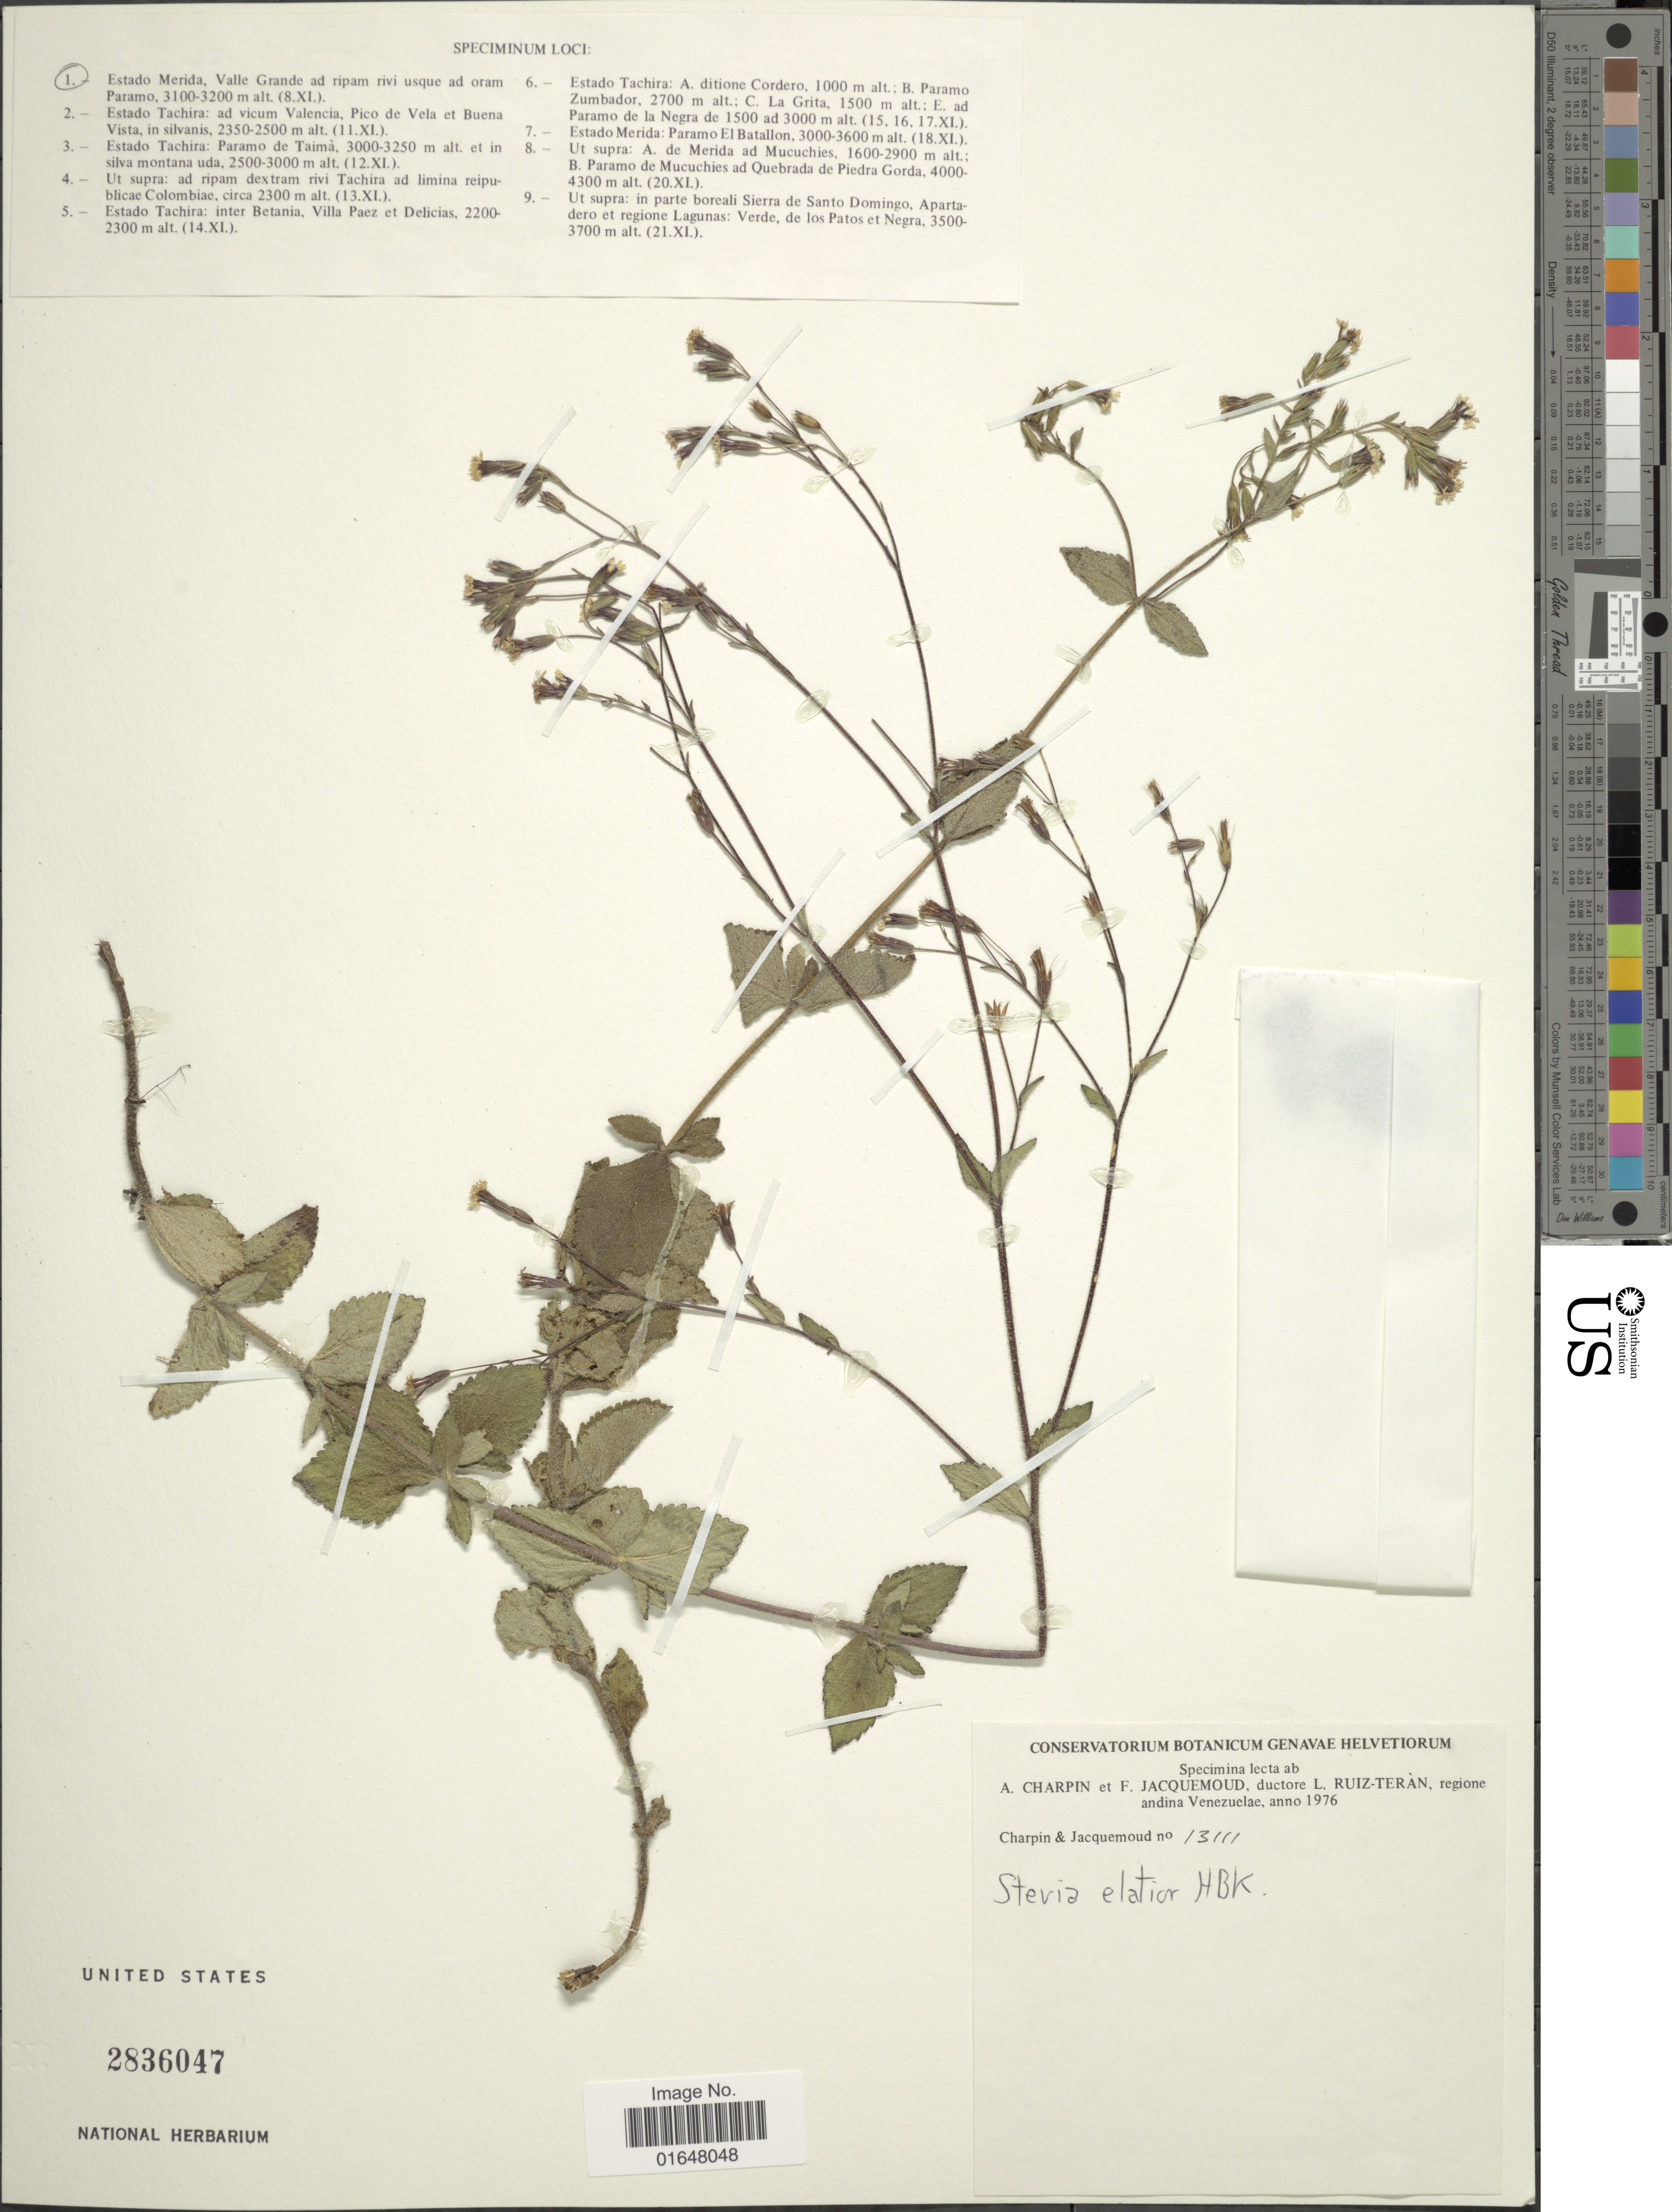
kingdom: Plantae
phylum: Tracheophyta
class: Magnoliopsida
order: Asterales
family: Asteraceae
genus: Stevia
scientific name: Stevia elatior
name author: Kunth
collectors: A. Charpin & F. Jacquemoud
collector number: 13111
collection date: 1976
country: Venezuela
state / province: Mérida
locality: Valle Grande ad ripam rivi usque ad oram Paramo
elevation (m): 3100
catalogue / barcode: US 2836047